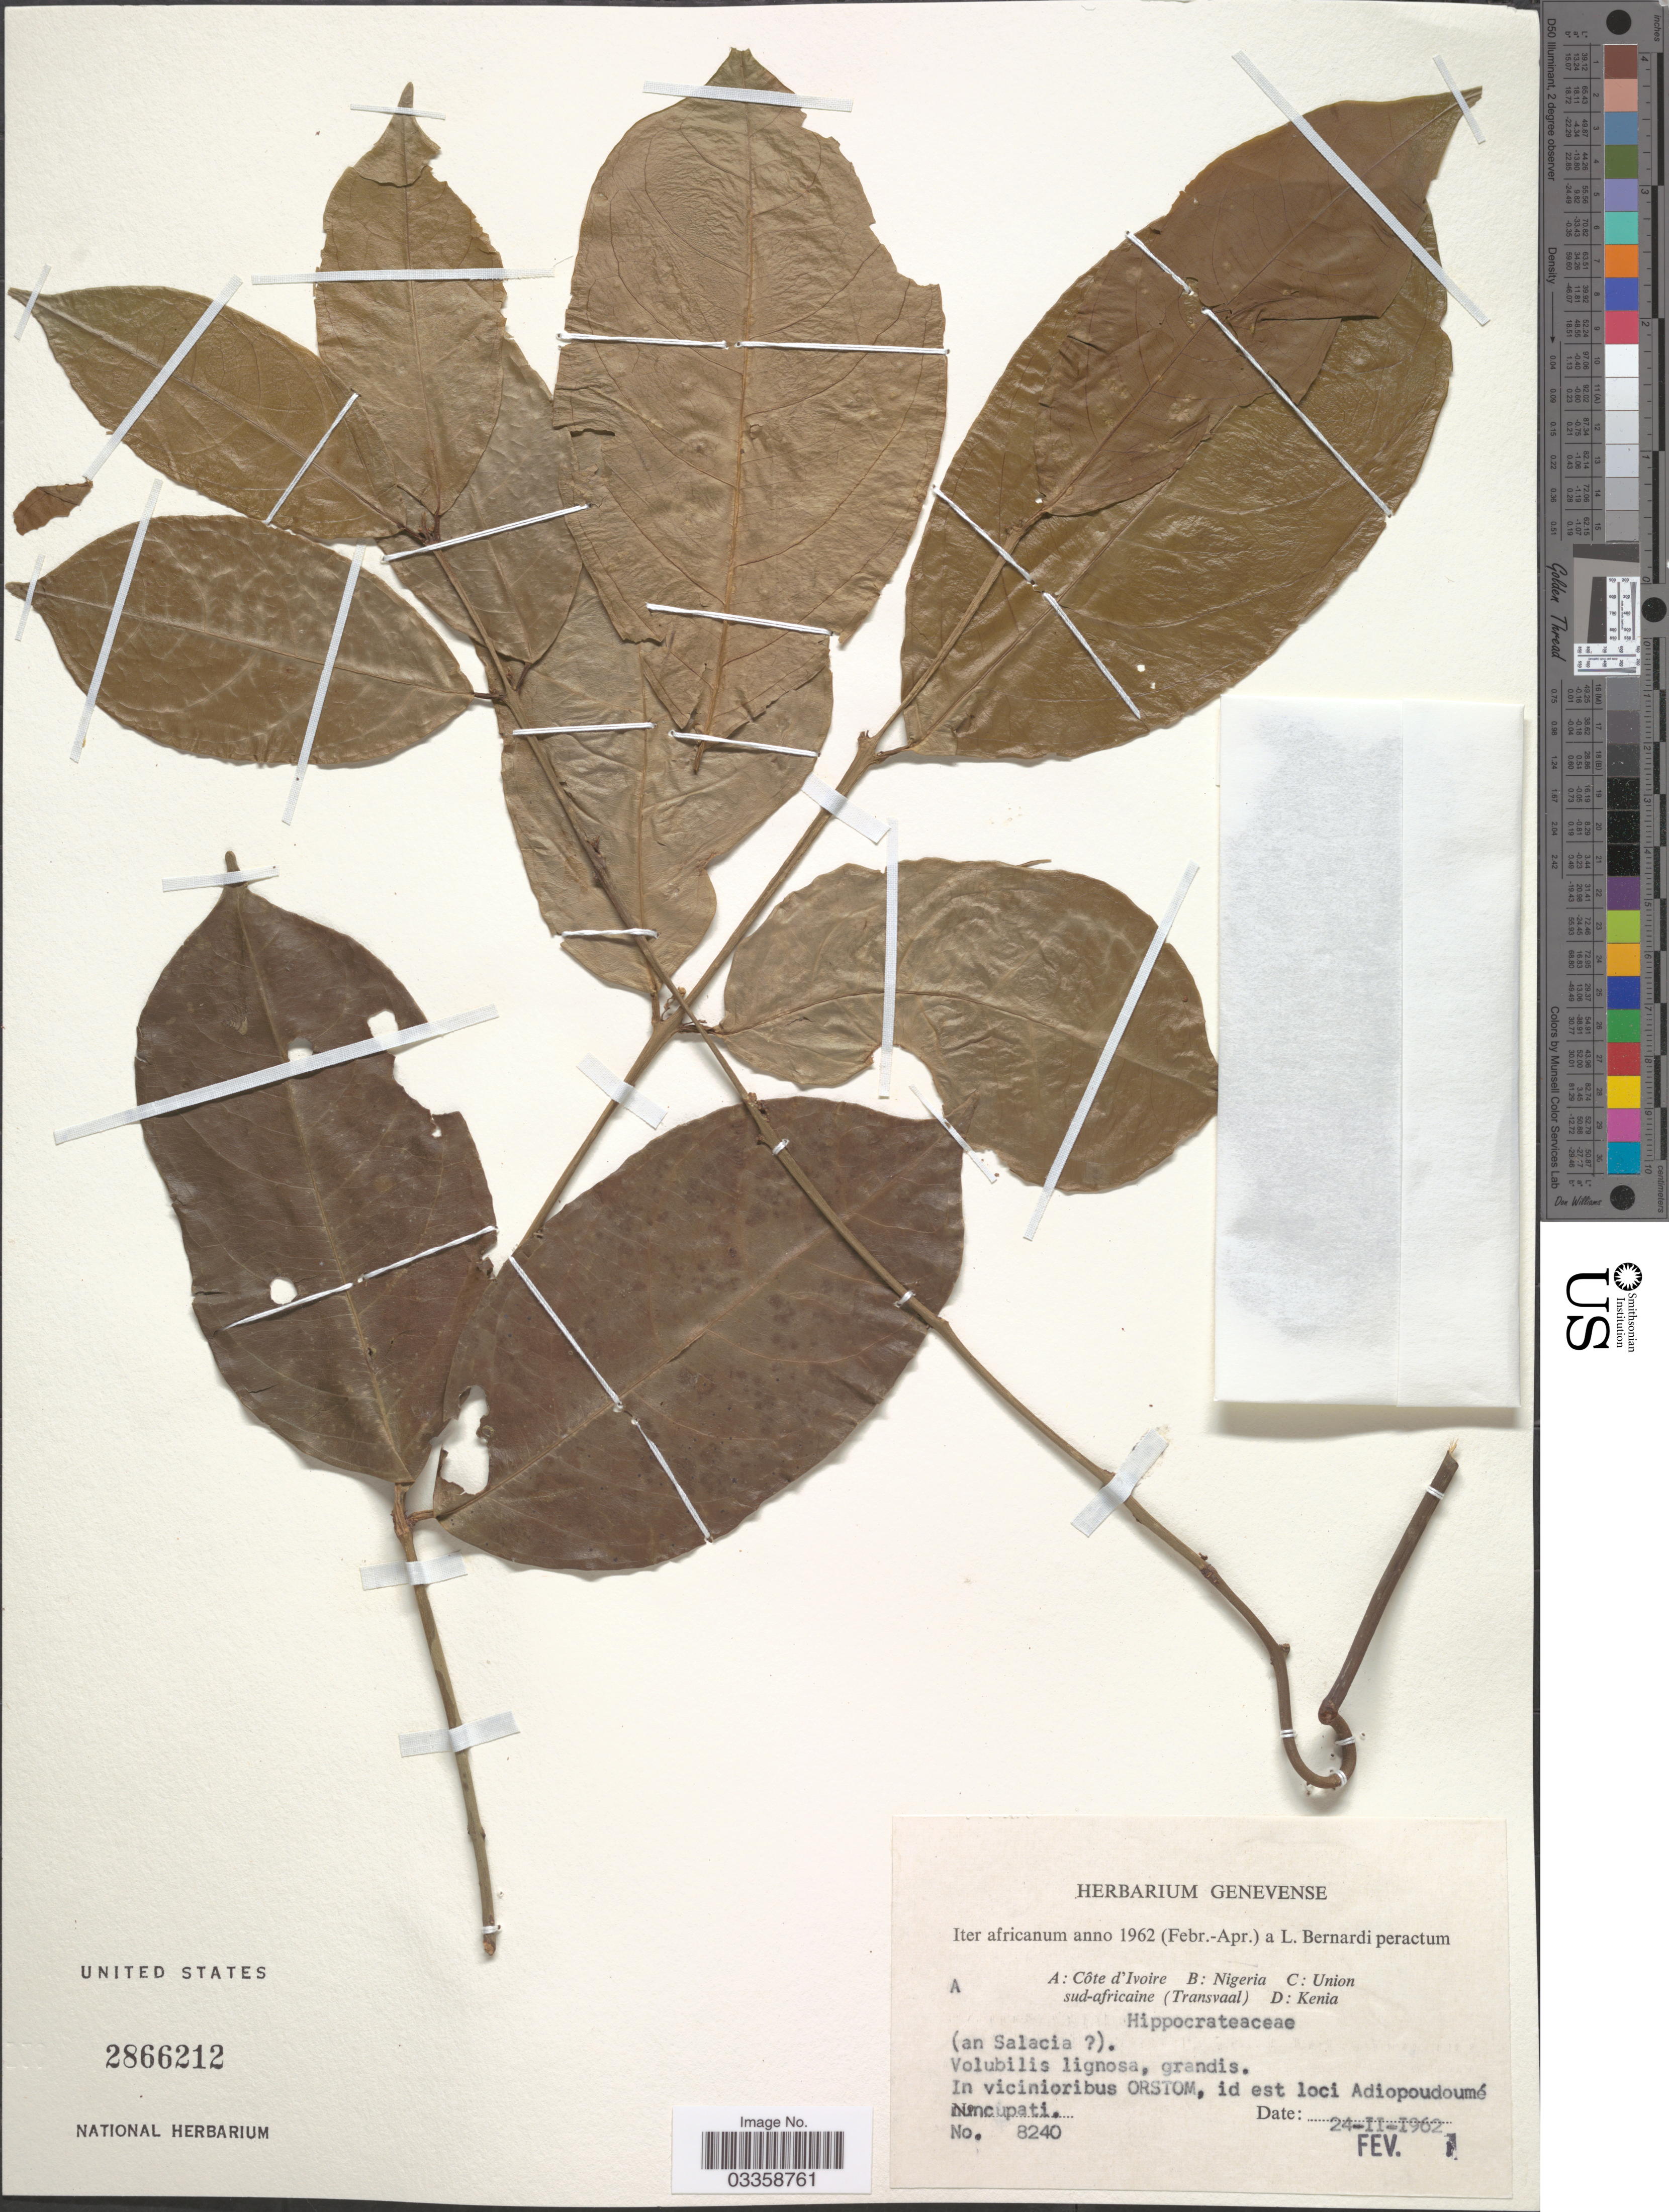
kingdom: Plantae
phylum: Tracheophyta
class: Magnoliopsida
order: Celastrales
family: Celastraceae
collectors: L. Bernardi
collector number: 8240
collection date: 1962-02-24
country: Ivory Coast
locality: Côte d'Ivoire, In vicinioribus ORSTOM, id est loci Adiopoudoumé nuncupati.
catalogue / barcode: US 2866212